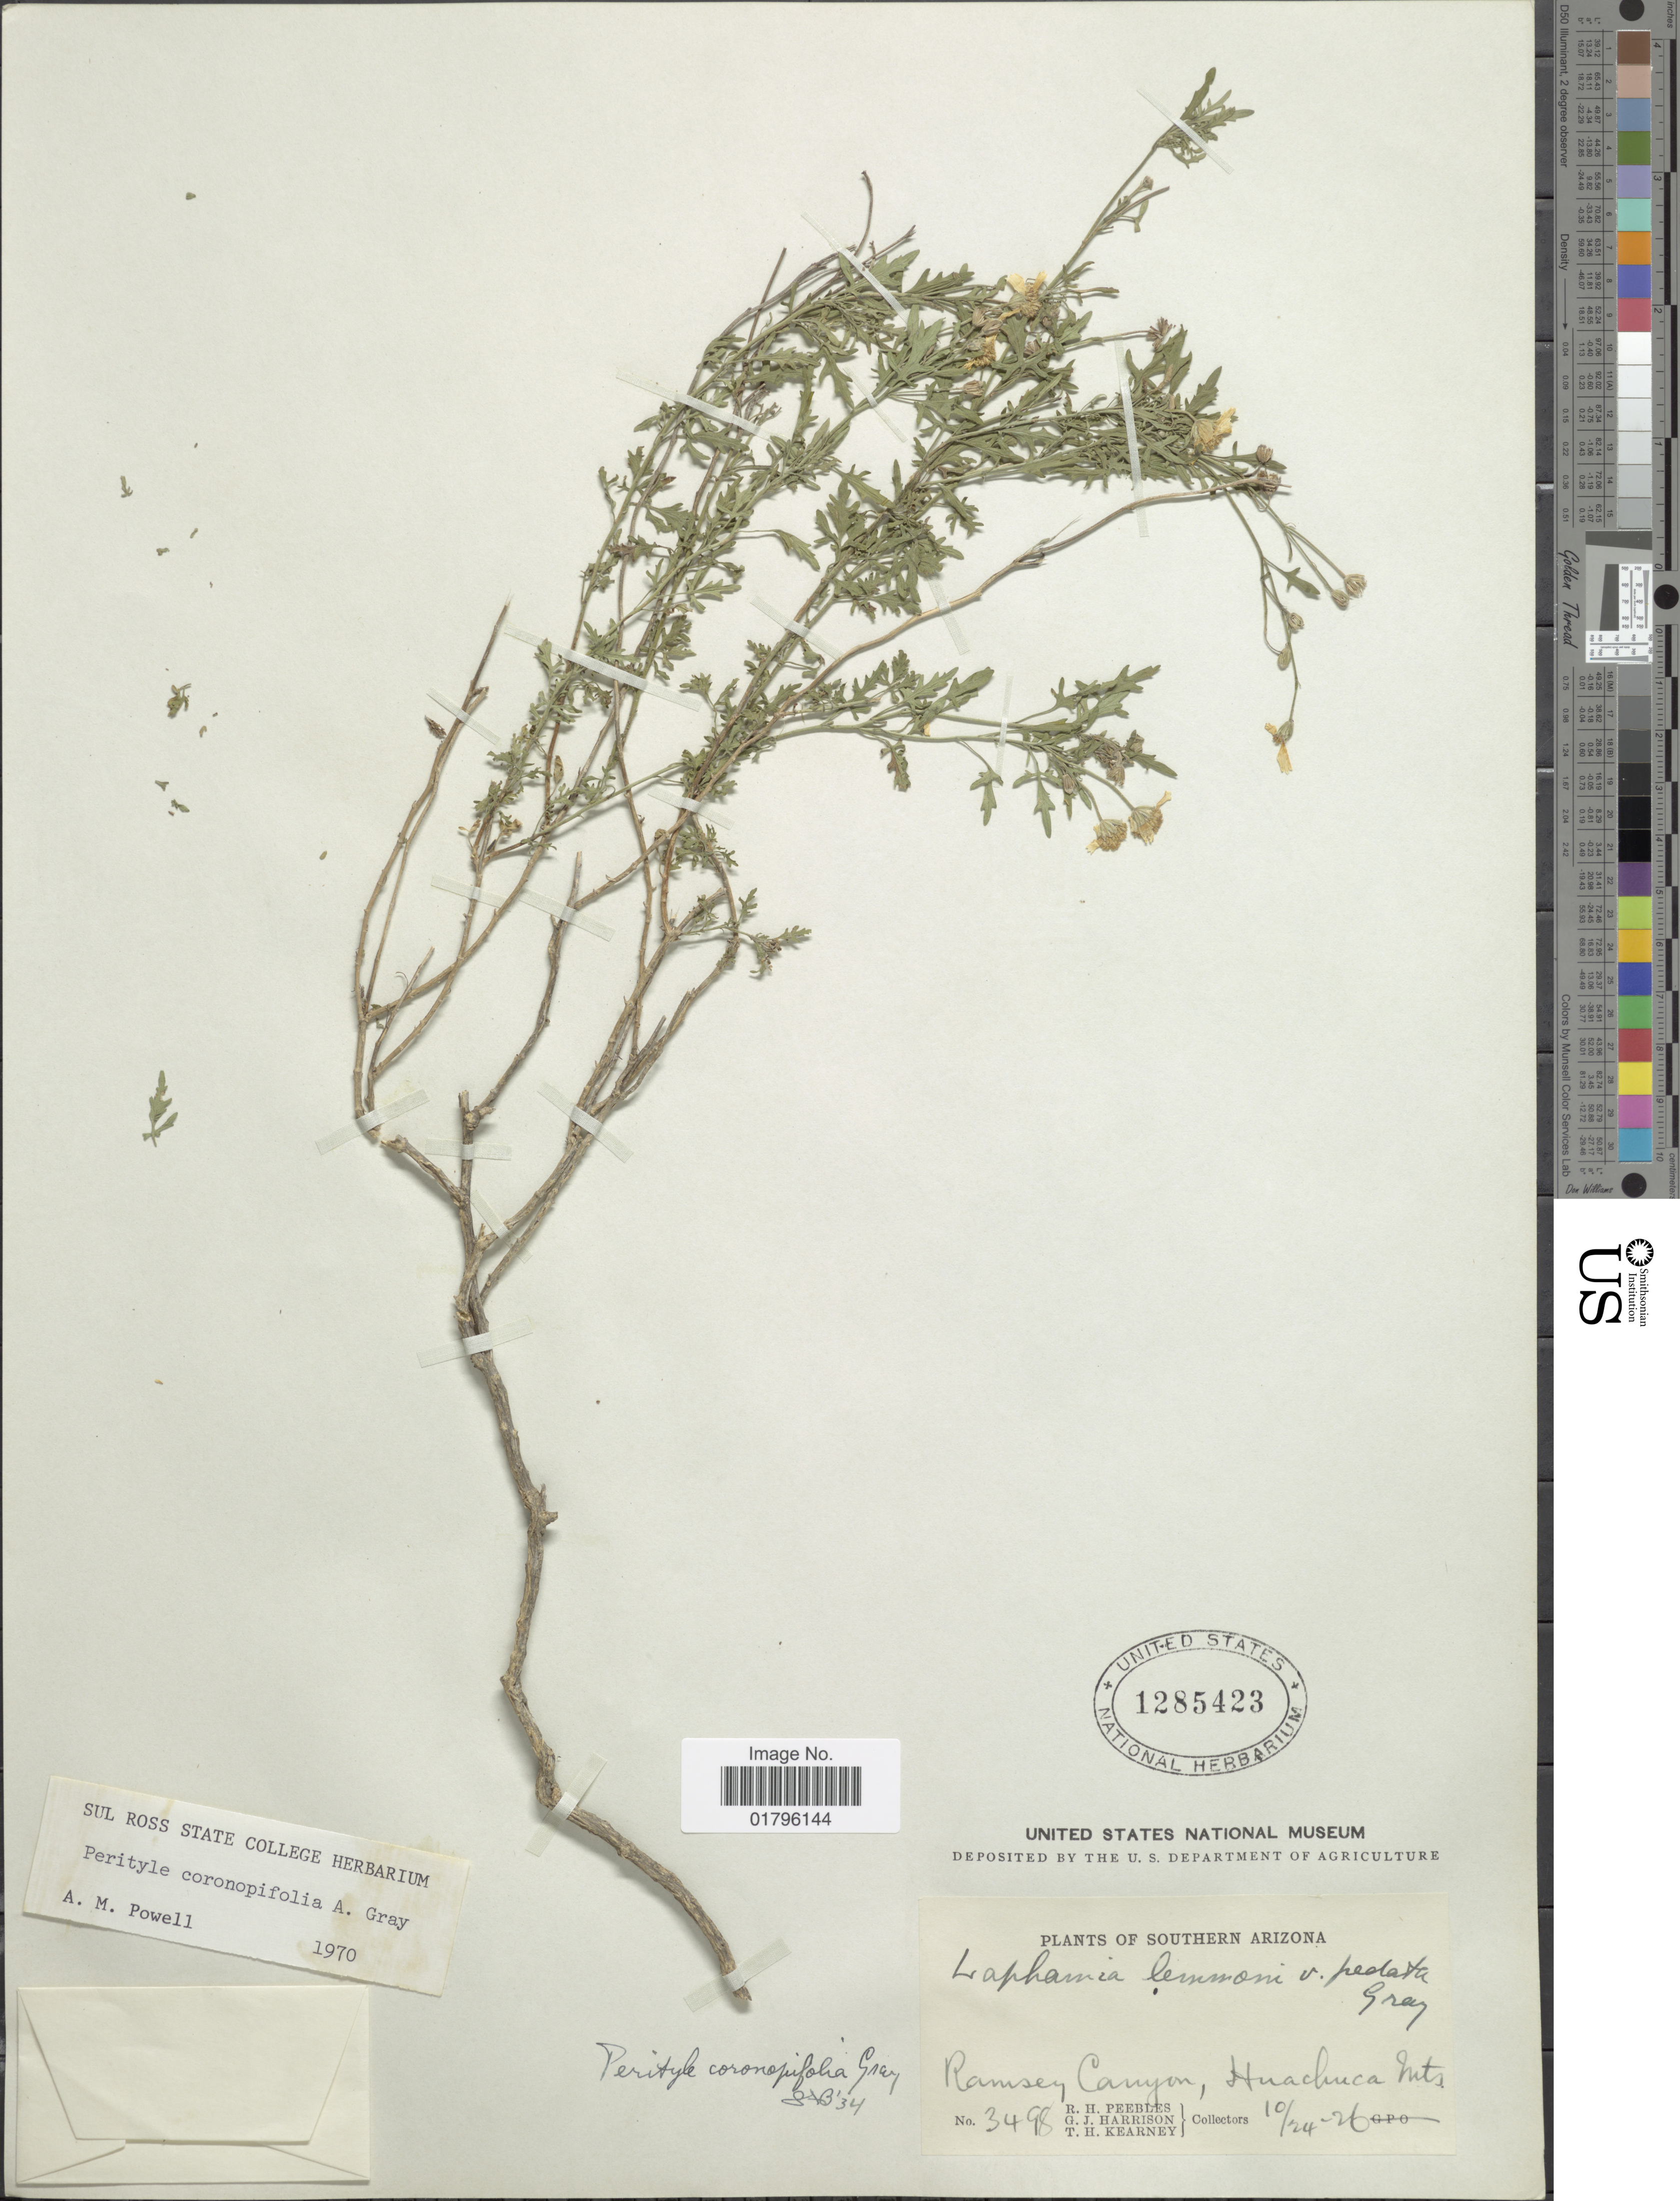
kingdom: Plantae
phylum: Tracheophyta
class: Magnoliopsida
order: Asterales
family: Asteraceae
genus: Perityle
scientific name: Perityle coronopifolia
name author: A. Gray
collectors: R. H. Peebles, G. J. Harrison & T. H. Kearney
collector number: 3498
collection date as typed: Transcribed d/m/y: 24/10/26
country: United States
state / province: Arizona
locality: Southern Arizona. Ramsey Canyon, Huachuca Mts.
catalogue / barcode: US 1285423